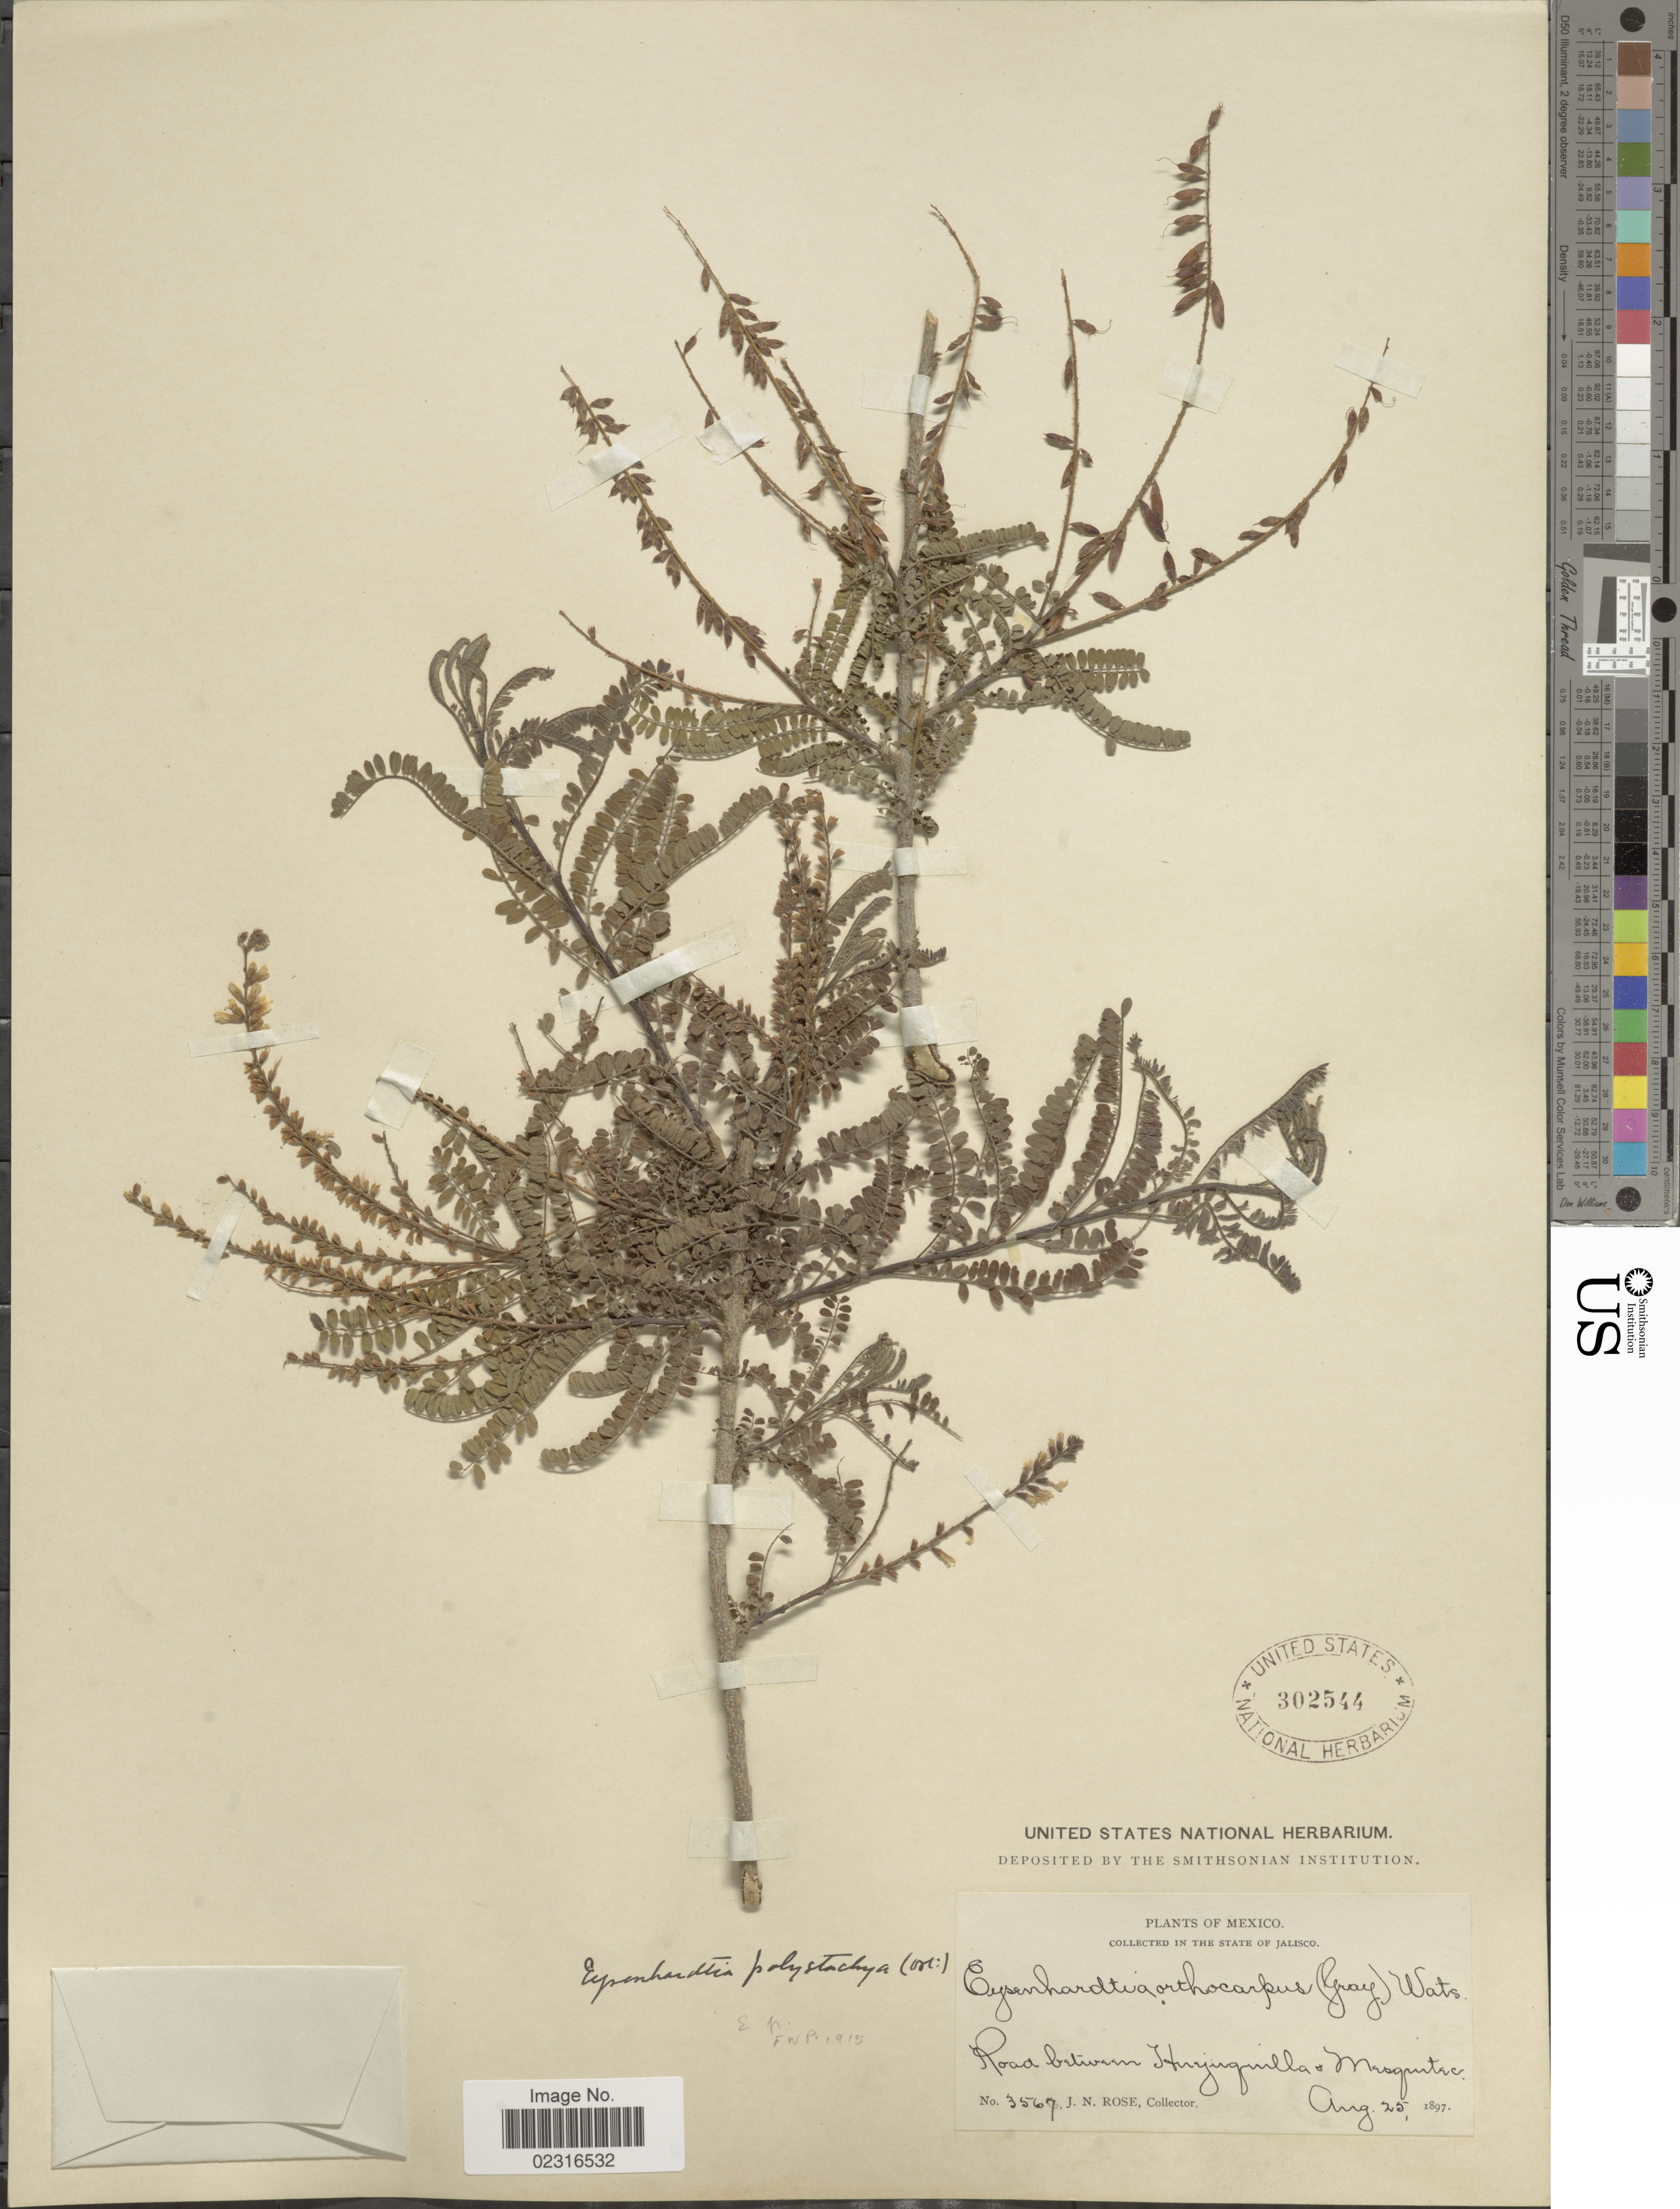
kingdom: Plantae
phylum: Tracheophyta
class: Magnoliopsida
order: Fabales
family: Fabaceae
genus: Eysenhardtia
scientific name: Eysenhardtia polystachya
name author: (Ortega) Sarg.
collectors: J. N. Rose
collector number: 3567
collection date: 1897-08-25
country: Mexico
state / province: Jalisco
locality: Road between Huajuquilla & Mezquitic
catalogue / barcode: US 302544